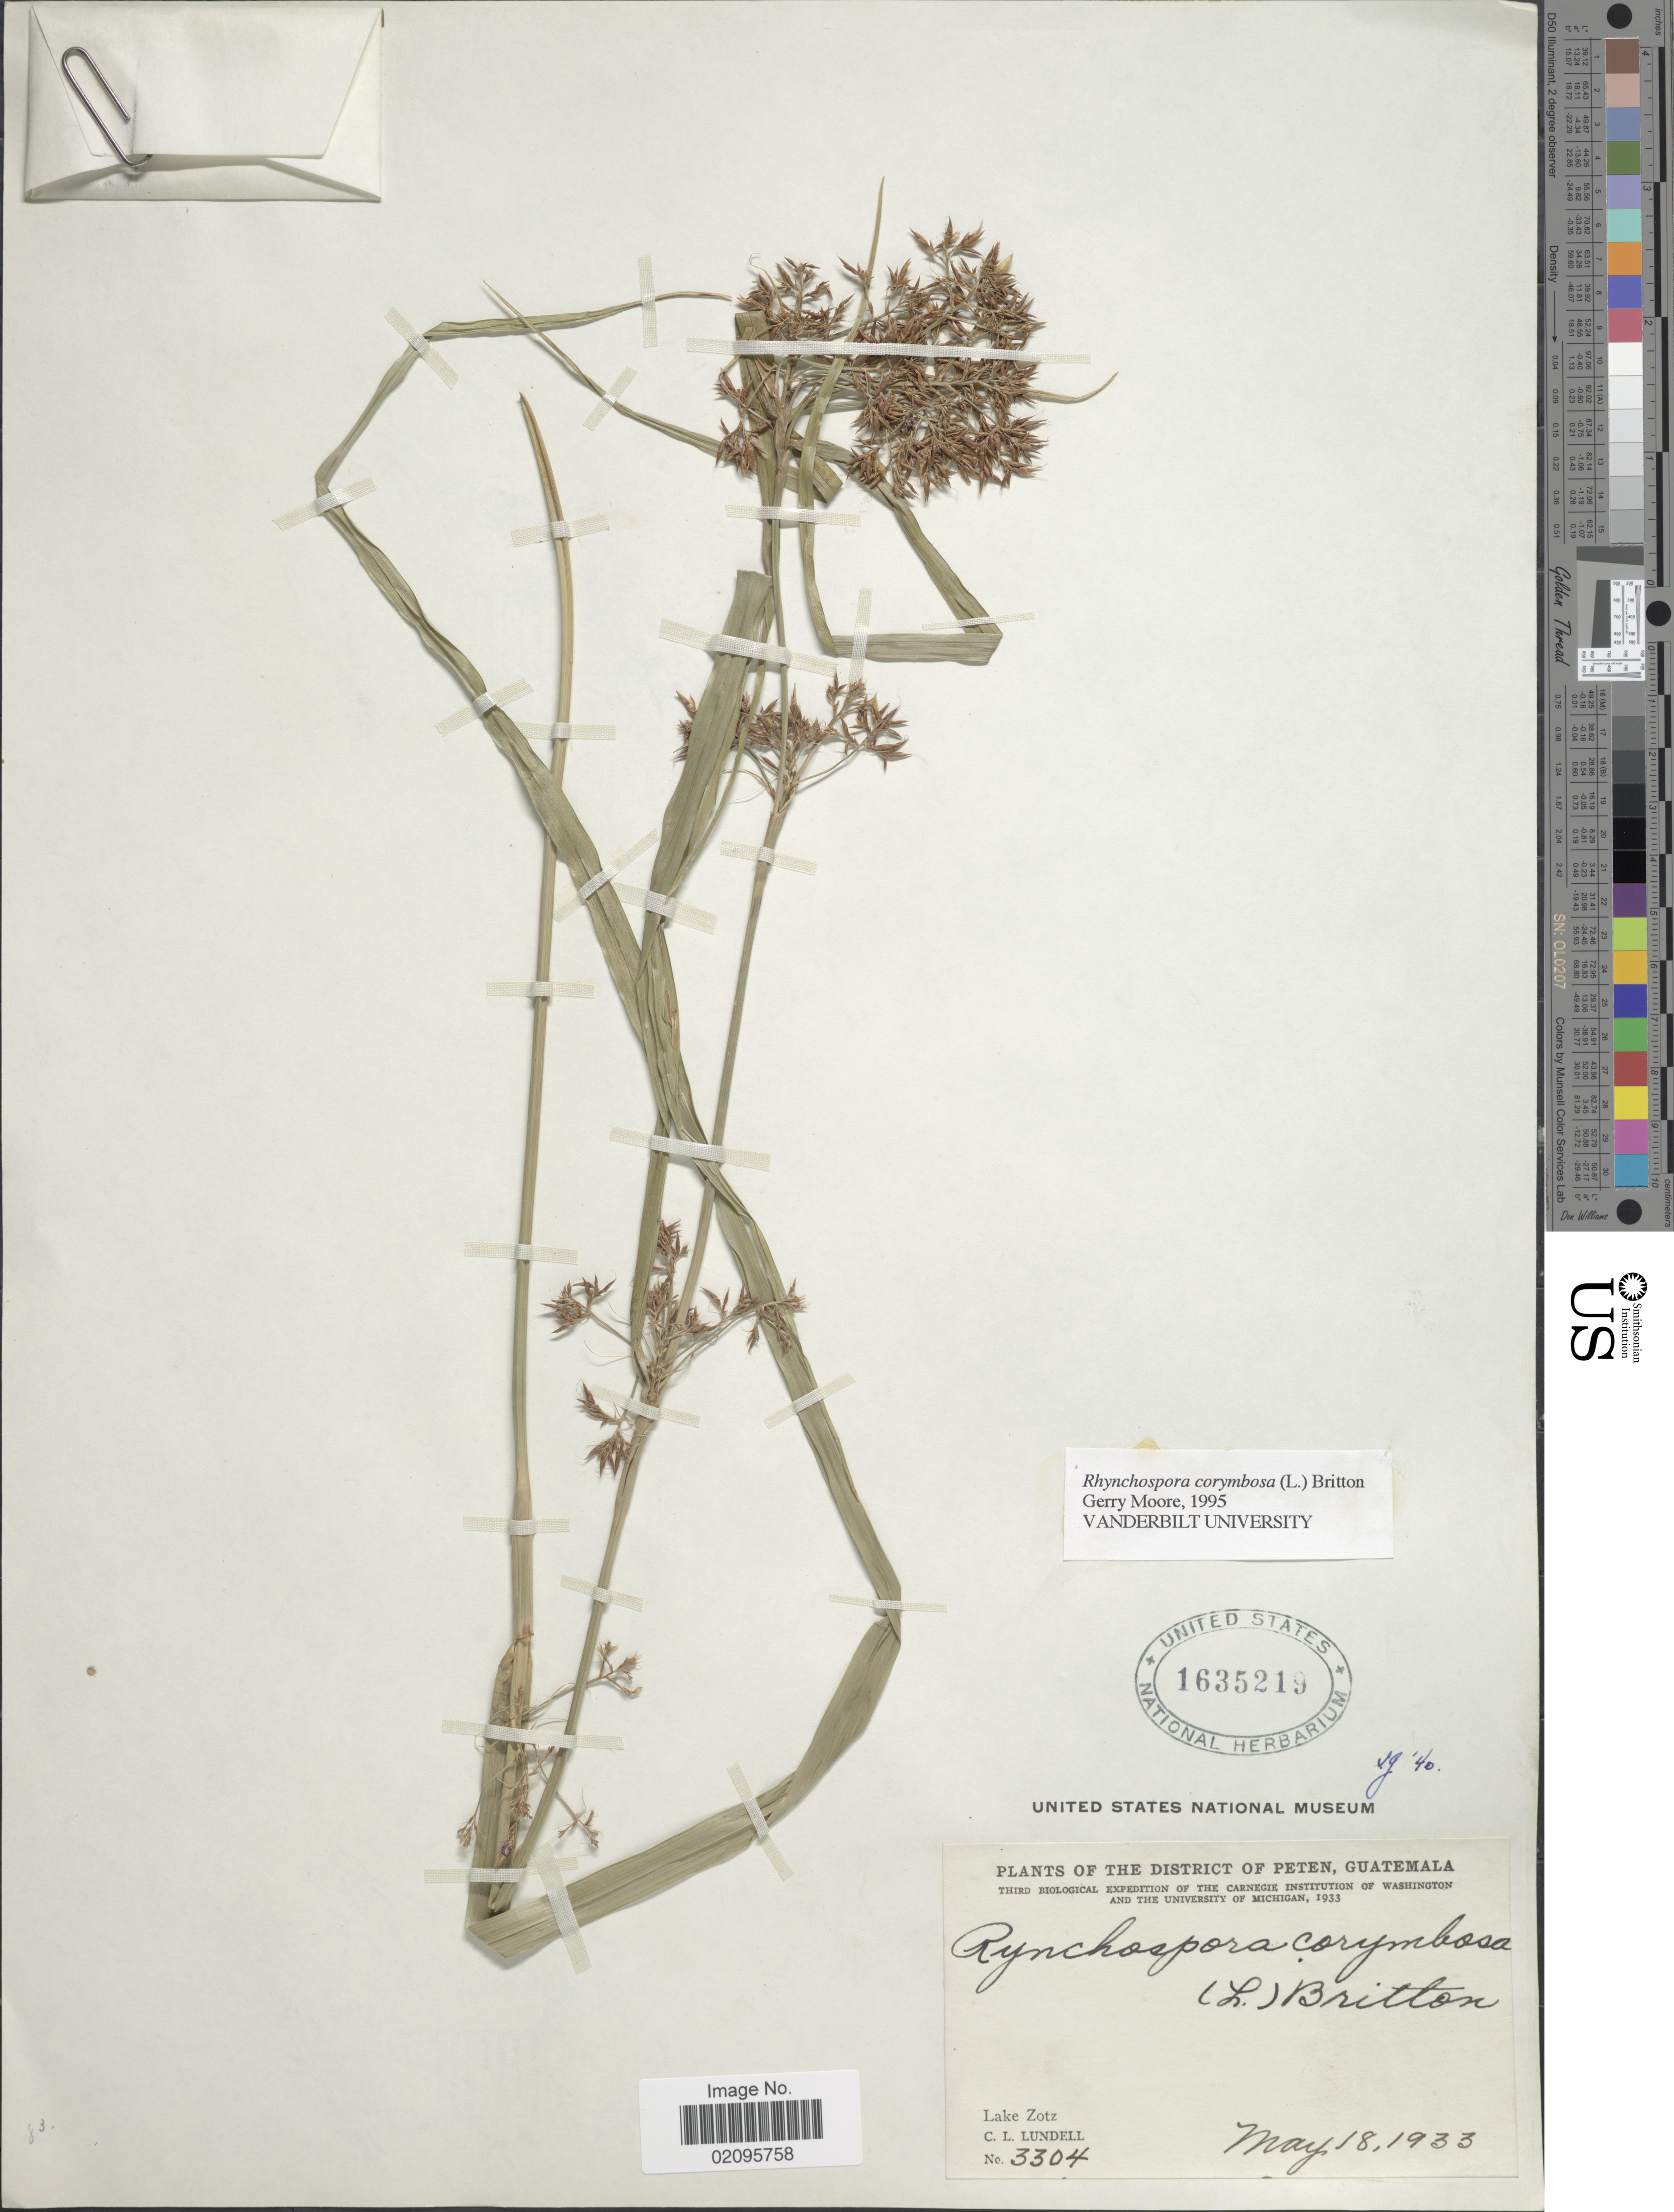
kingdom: Plantae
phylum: Tracheophyta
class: Liliopsida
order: Poales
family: Cyperaceae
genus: Rhynchospora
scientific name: Rhynchospora organensis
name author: C.B. Clarke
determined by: Weber, P., (ICN), Universidade Federal do Rio Grande do Sul (BRAZIL)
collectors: C. L. Lundell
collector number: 3304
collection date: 1933-05-18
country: Guatemala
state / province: El Petén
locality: The District of Peten, Lake Zotz.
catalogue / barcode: US 1635219